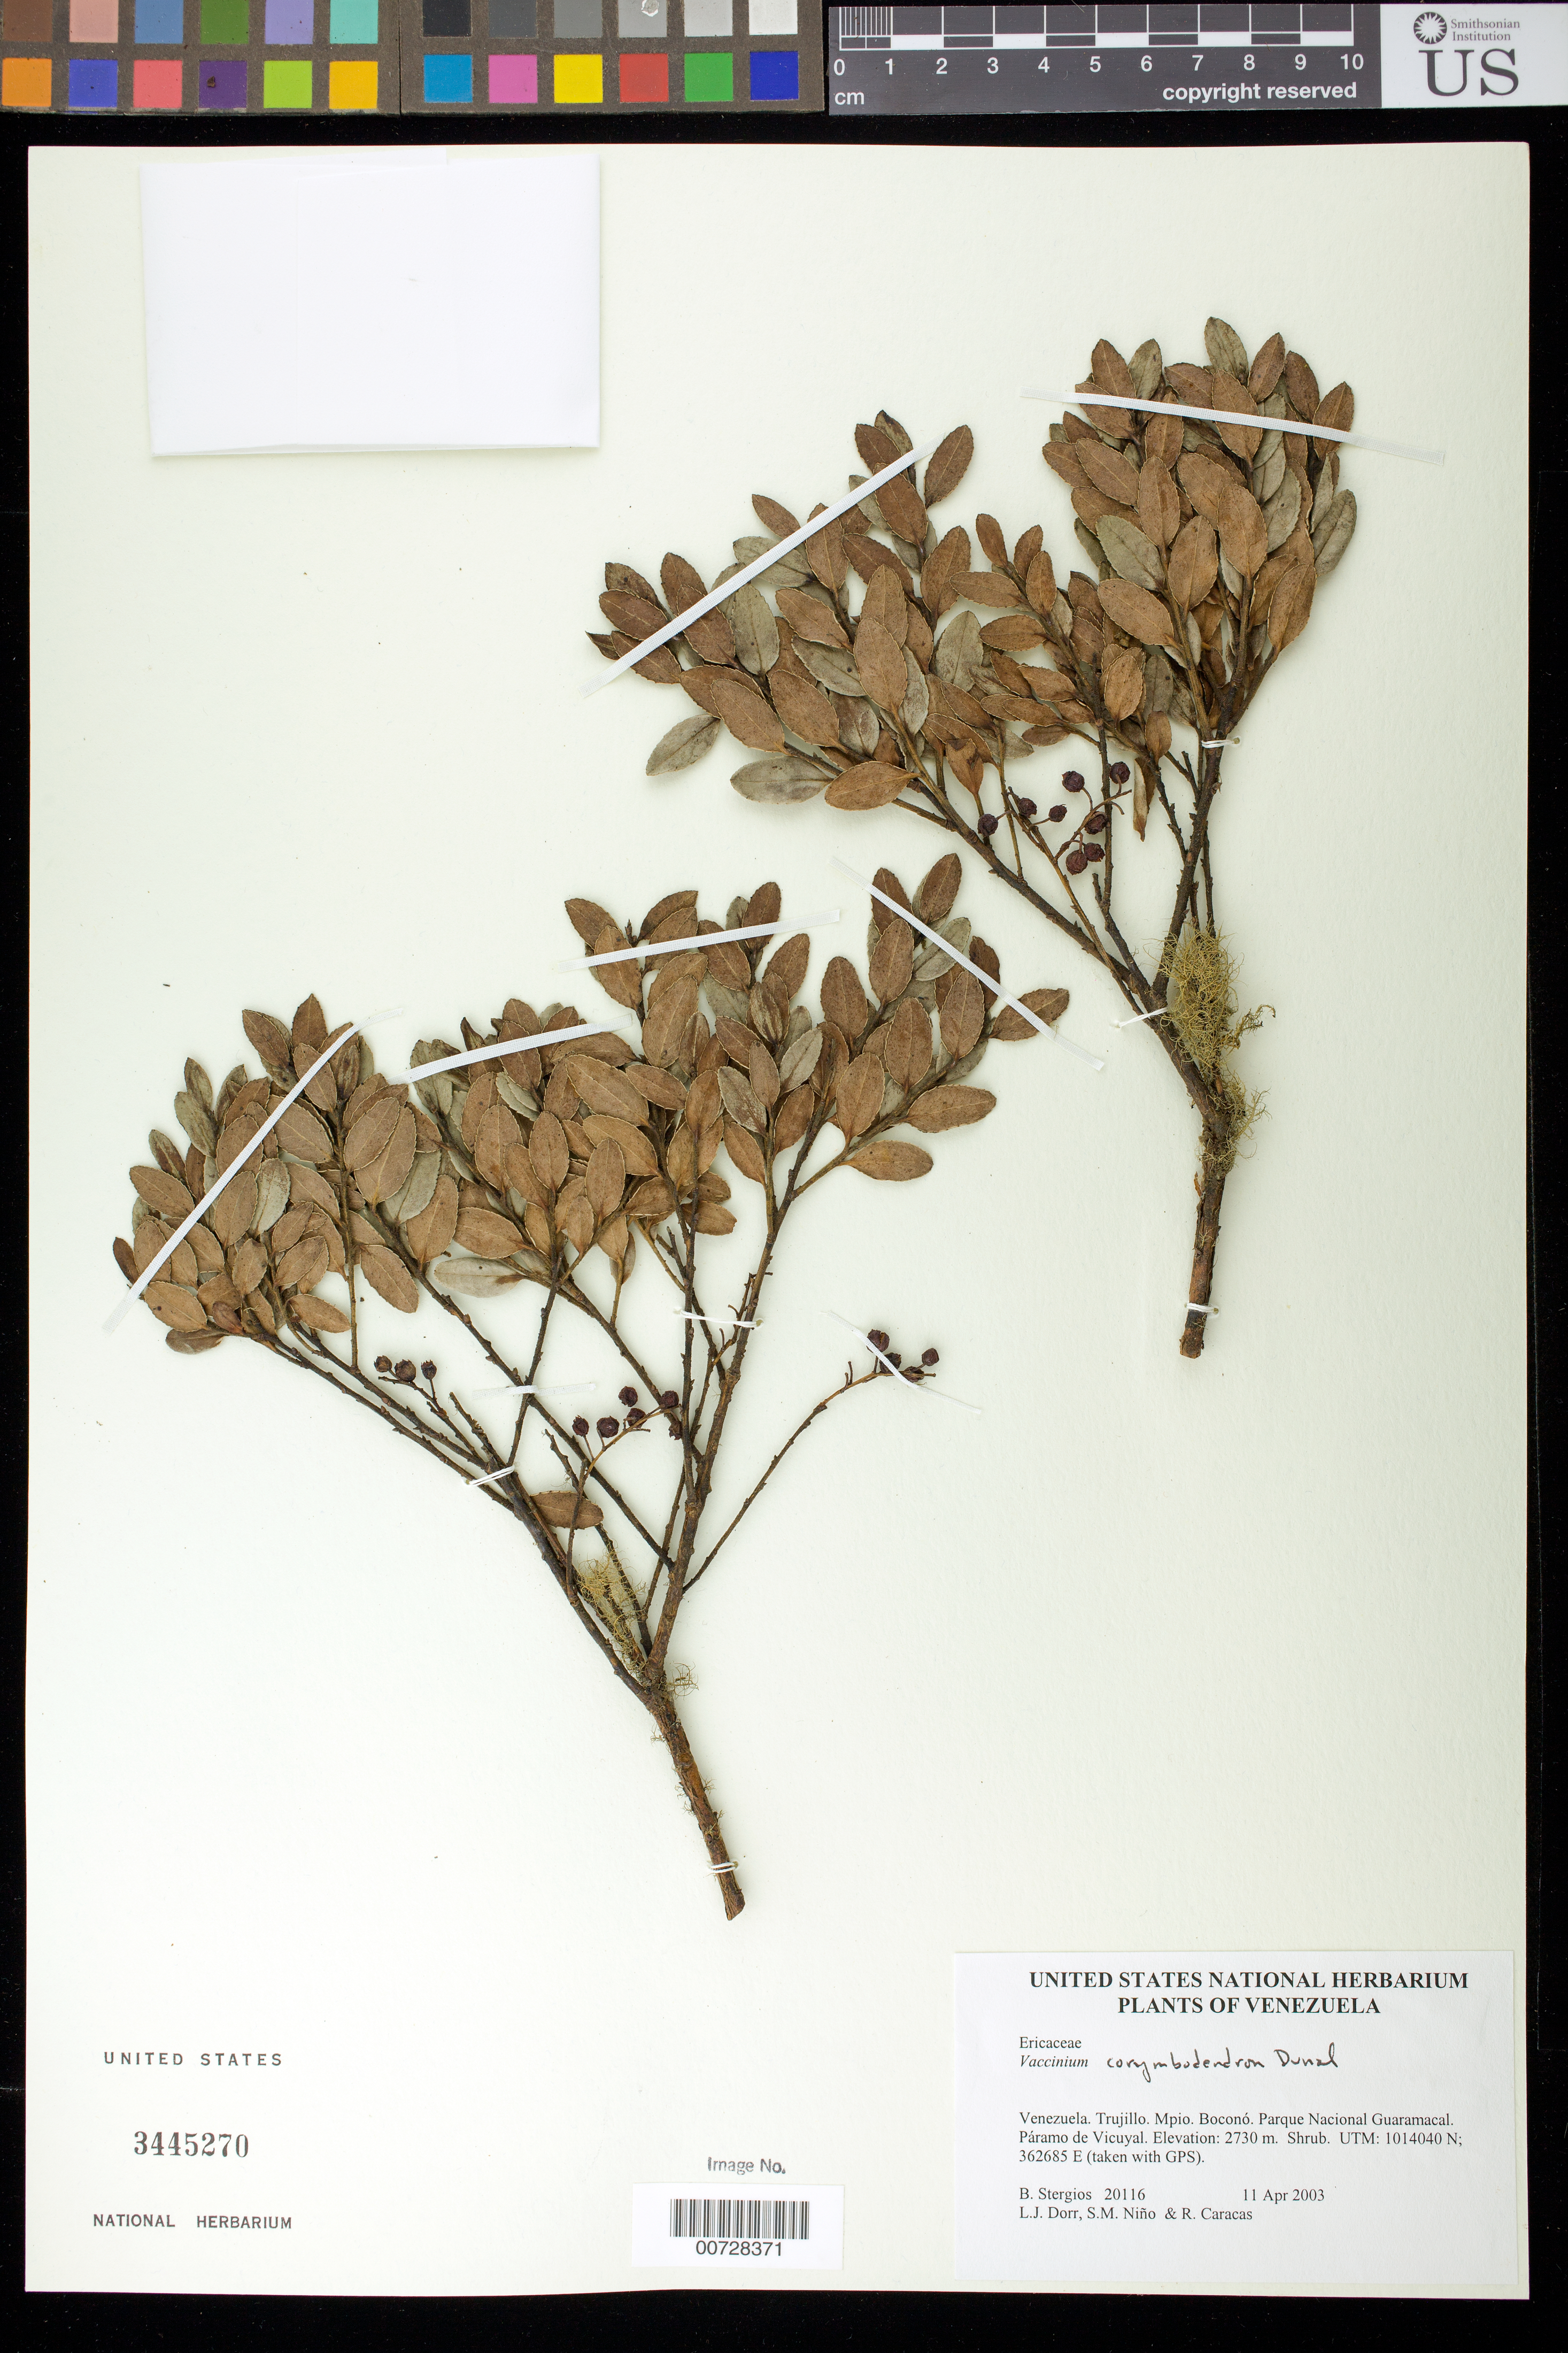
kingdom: Plantae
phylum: Tracheophyta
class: Magnoliopsida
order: Ericales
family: Ericaceae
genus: Vaccinium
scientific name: Vaccinium floribundum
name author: Kunth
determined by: Dorr, L. J., (BOT), Smithsonian Institution - National Museum of Natural History (UNITED STATES)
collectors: B. G. Stergios, L. J. Dorr, S. M. Niño & R. Caracas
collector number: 20116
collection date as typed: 11 Apr 2003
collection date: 2003-04-11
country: Venezuela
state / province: Trujillo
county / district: Boconó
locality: Parque Nacional Guaramacal. Páramo de Vicuyal.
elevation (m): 2730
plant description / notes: PORT, US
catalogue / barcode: US 3445270